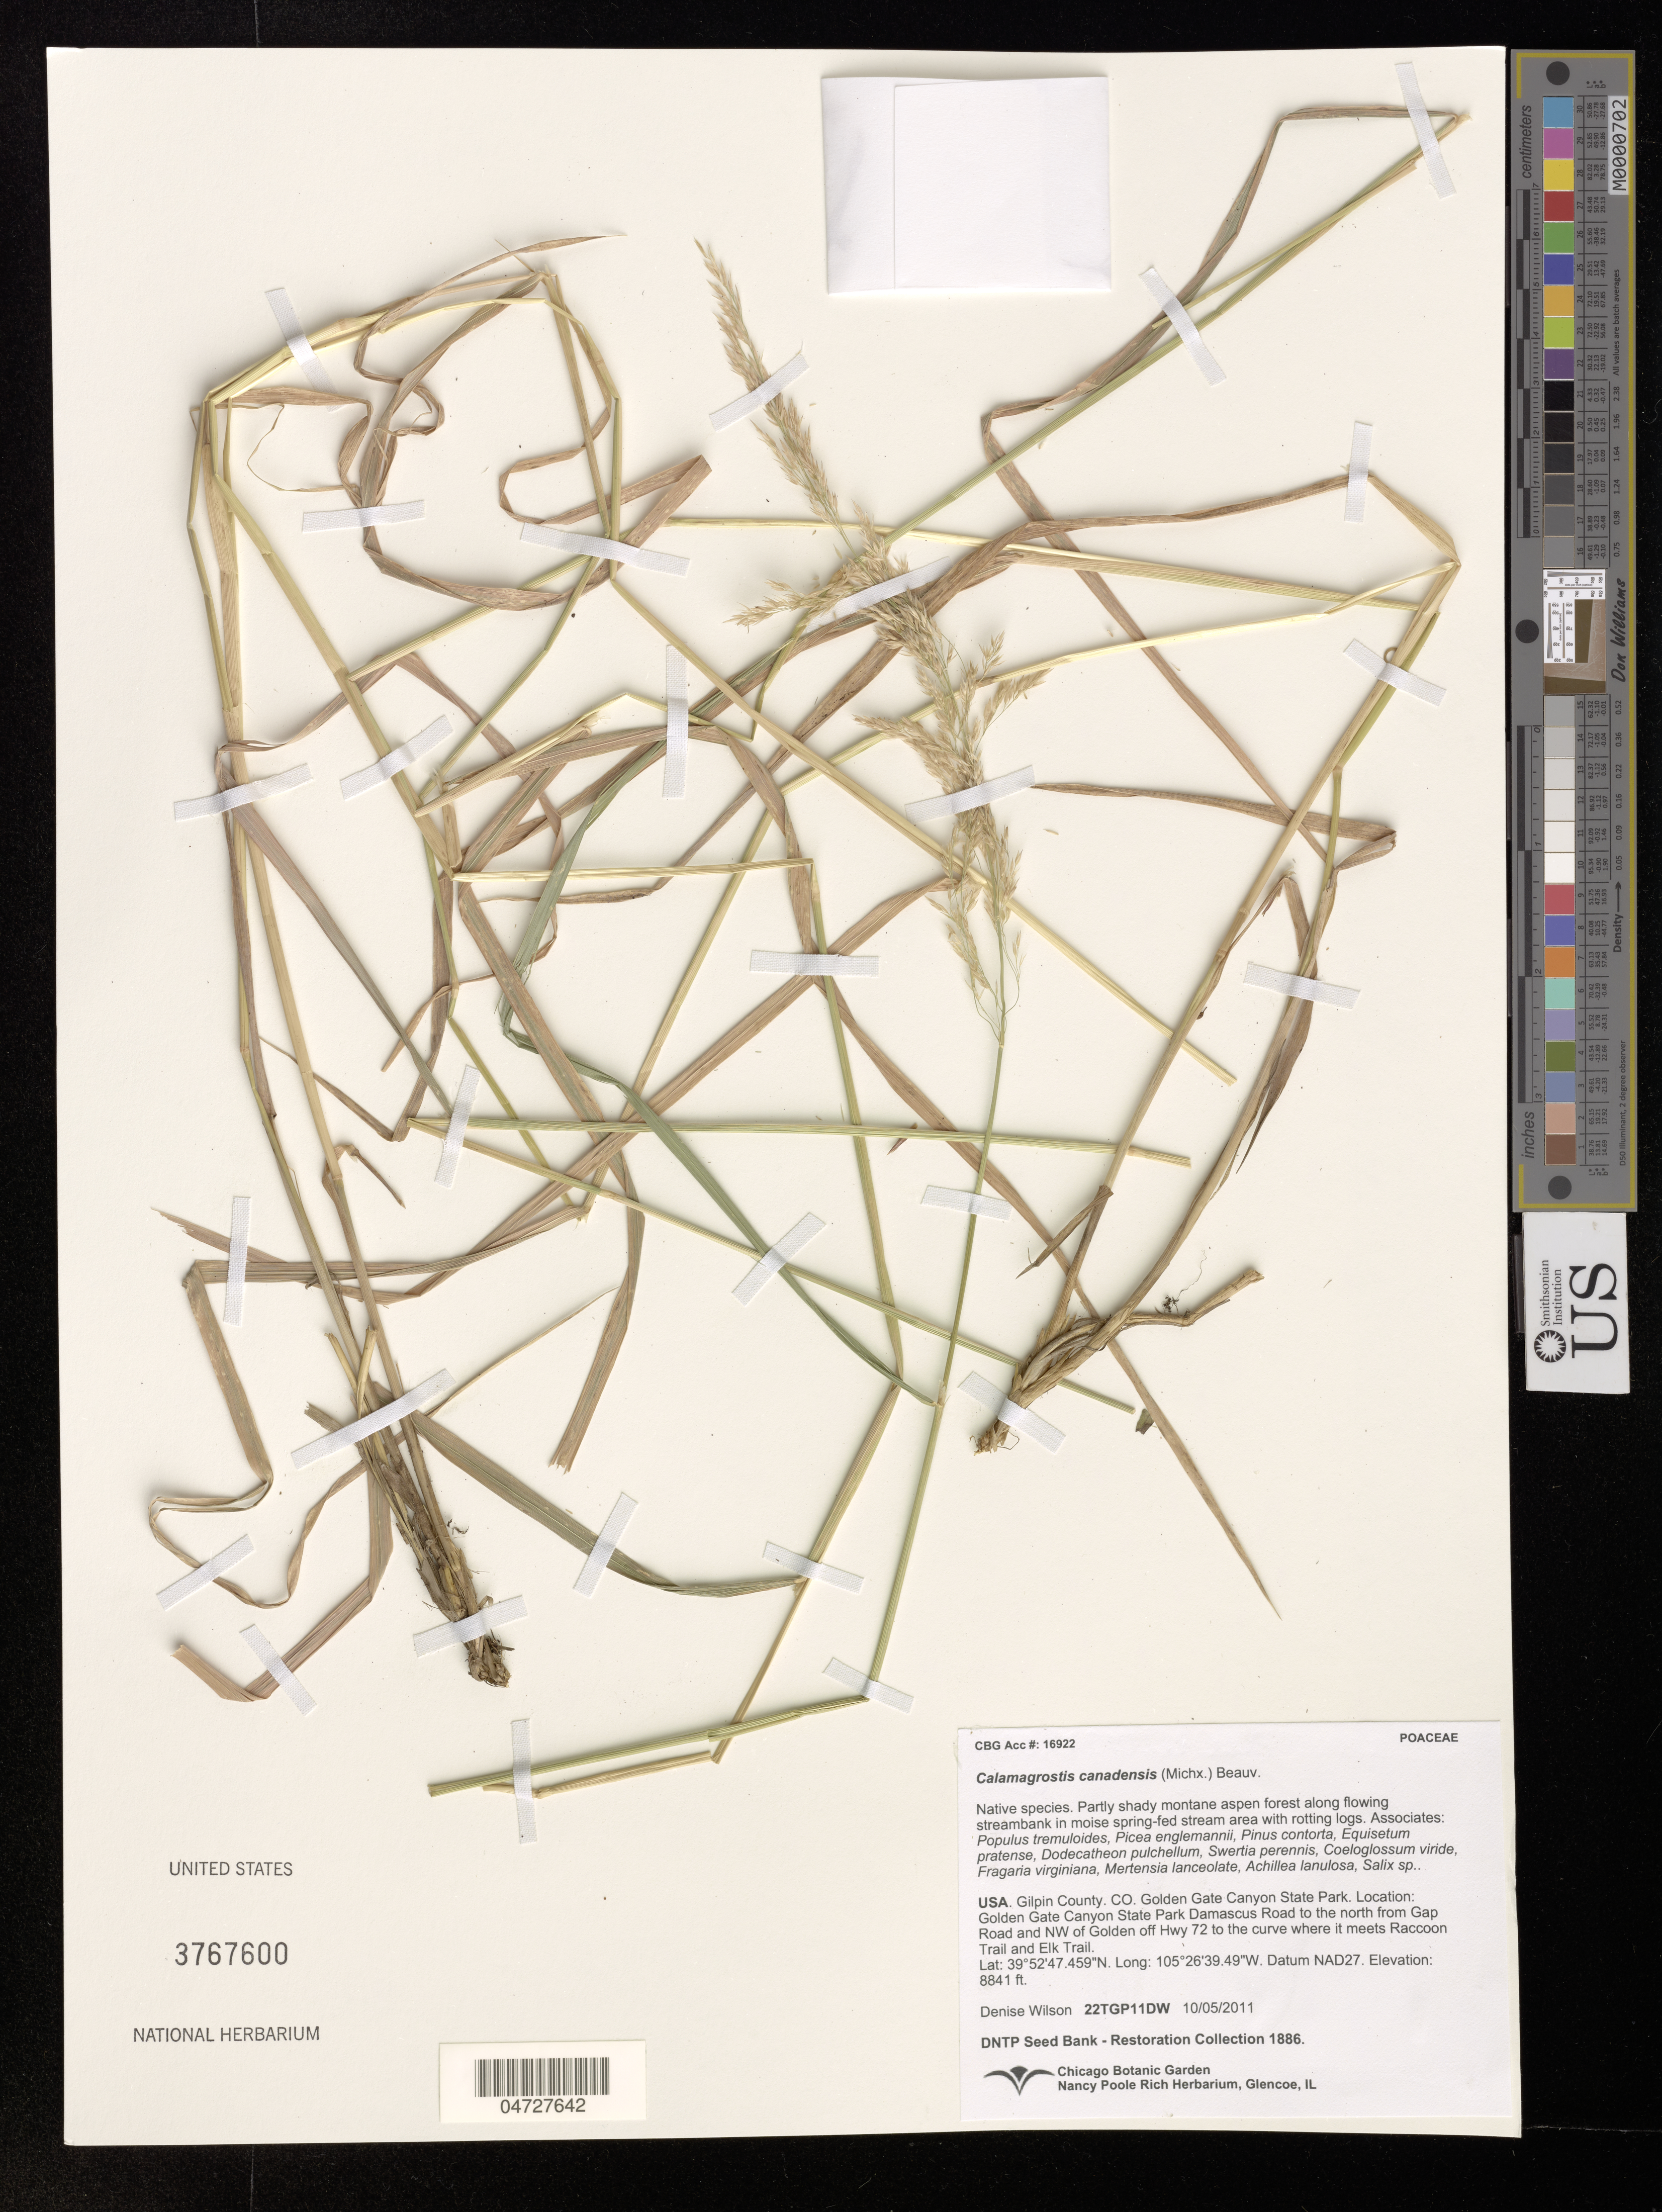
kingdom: Plantae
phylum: Tracheophyta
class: Liliopsida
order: Poales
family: Poaceae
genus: Calamagrostis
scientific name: Calamagrostis canadensis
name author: (Michx.) P. Beauv.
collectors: D. Wilson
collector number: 22TGP11DW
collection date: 2011-05-10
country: United States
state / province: Colorado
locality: Gilpin County. Golden Gate Canyon State Park Damascus Road to the north from Gap Road and NW of Golden off Hwy 72 to the curve where it meets Raccoon Trail and Elk Trail.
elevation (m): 2695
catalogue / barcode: US 3767600